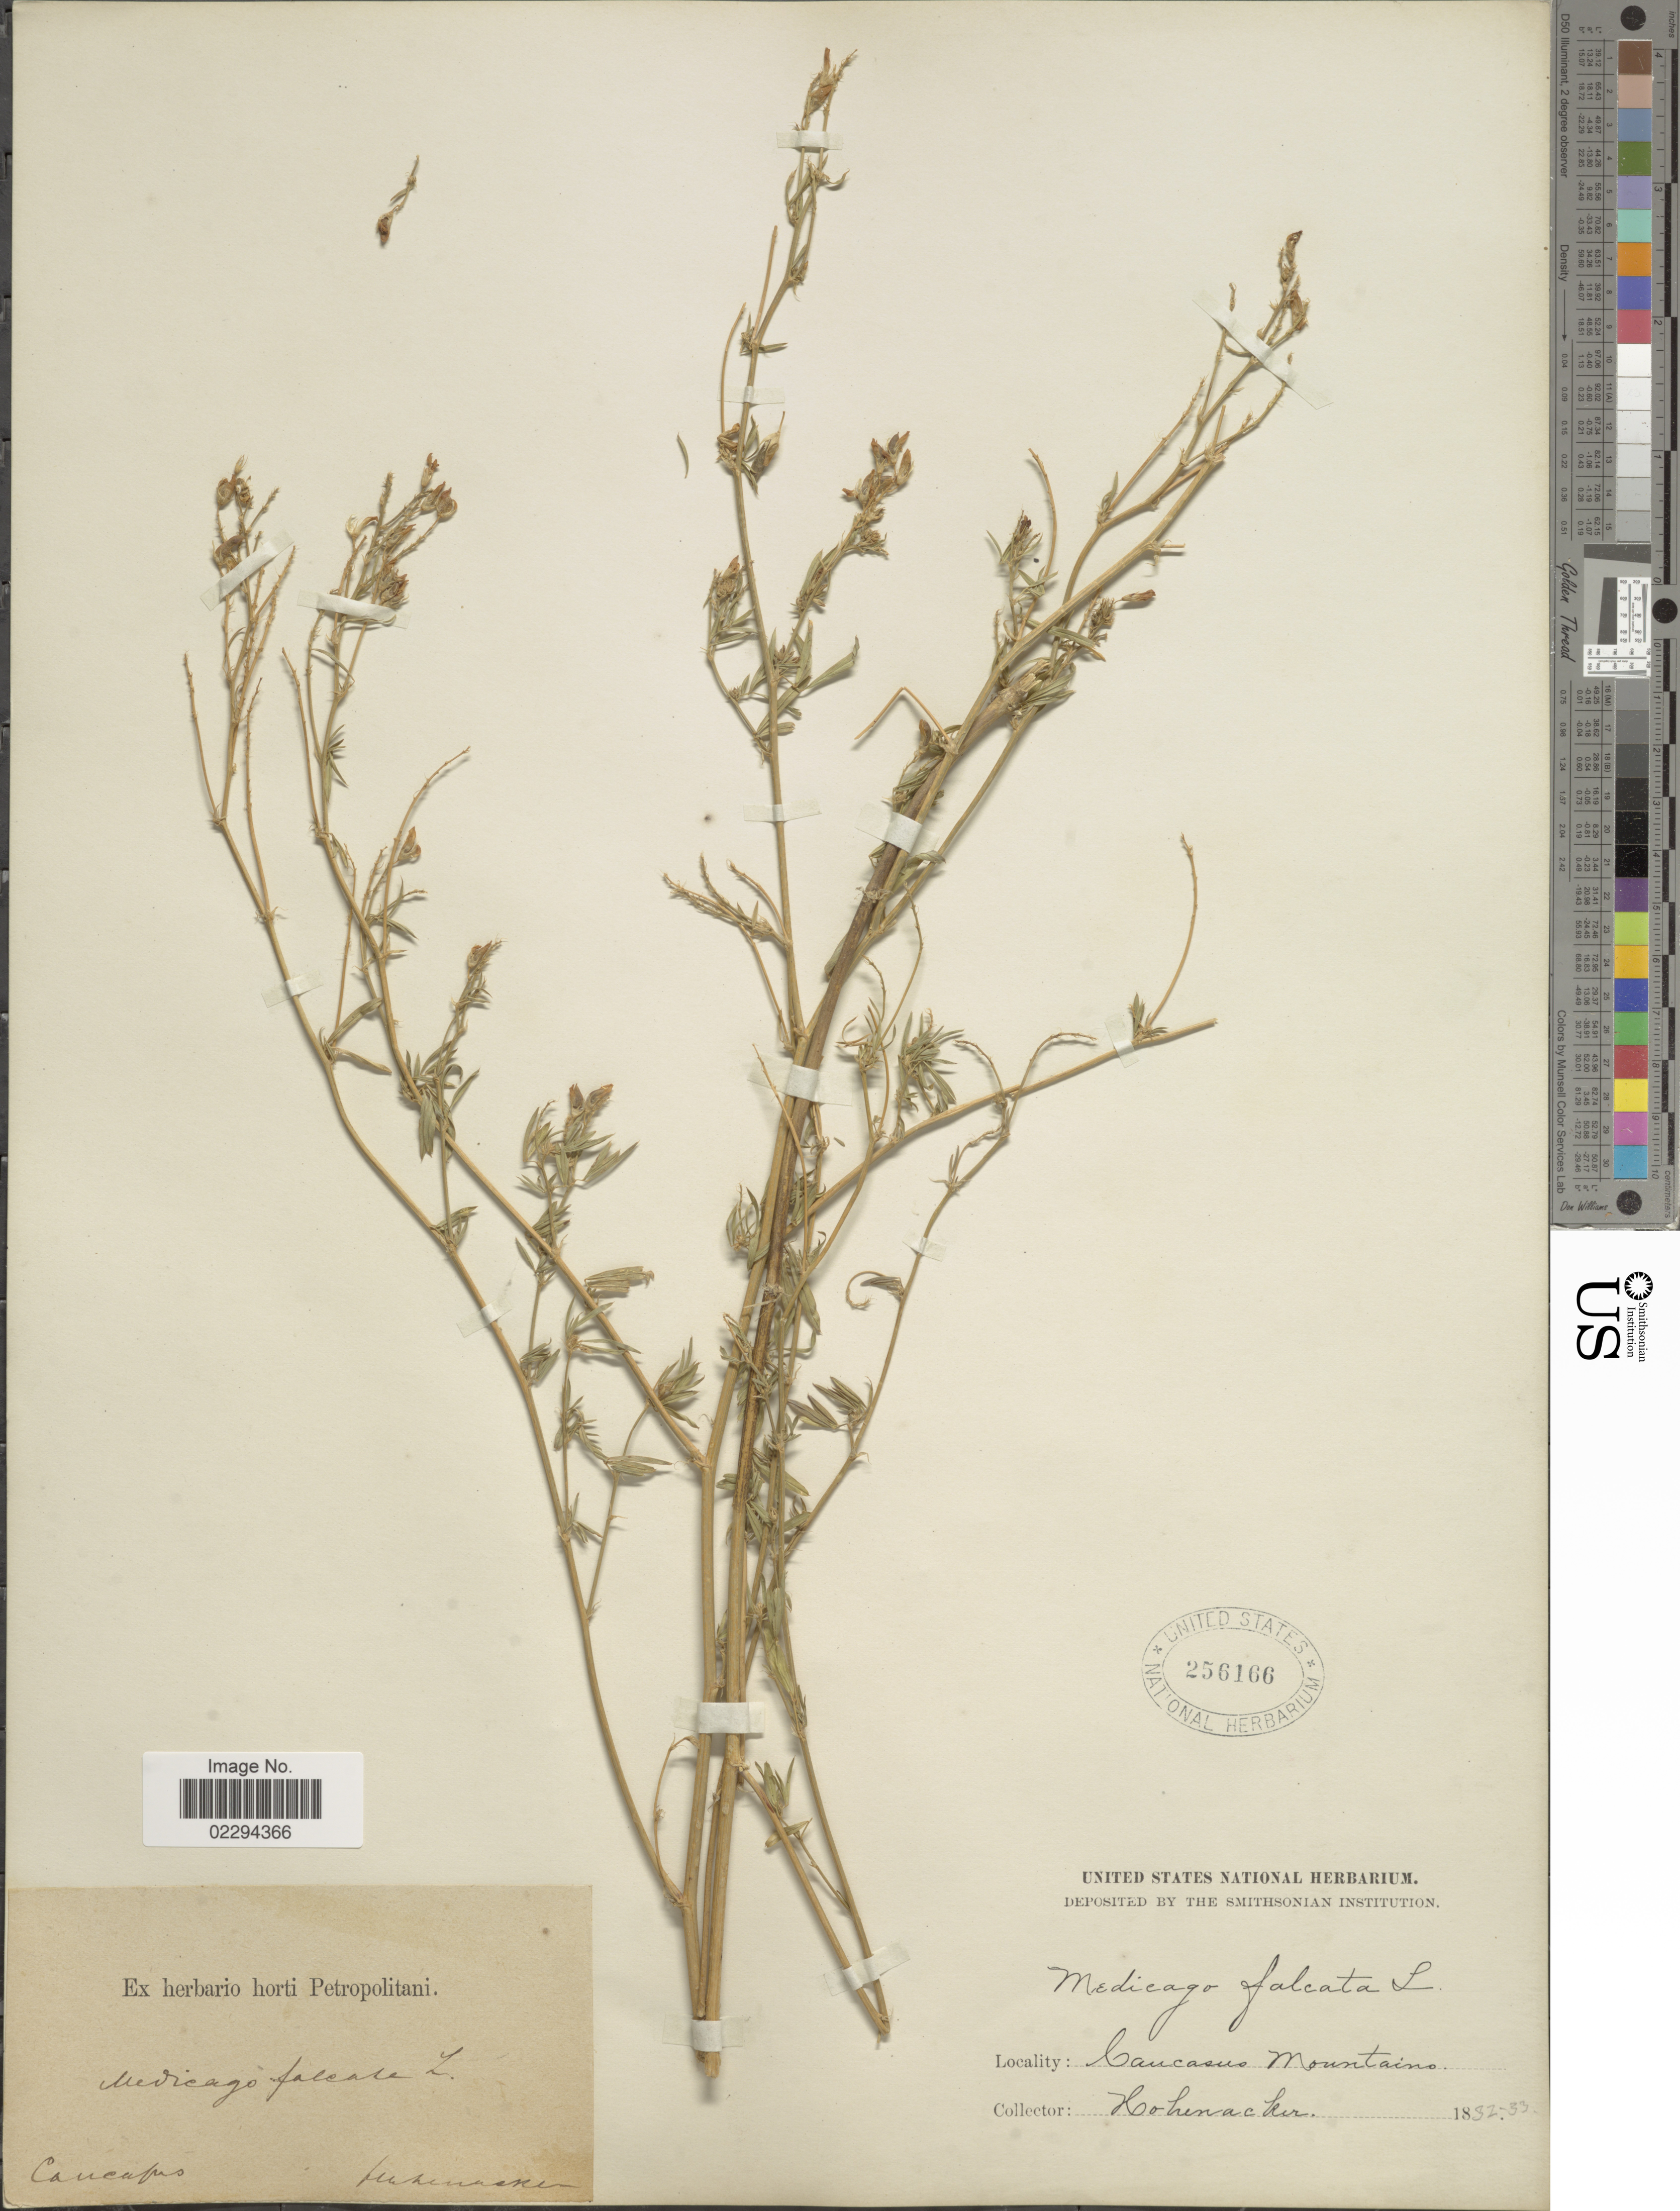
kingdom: Plantae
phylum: Tracheophyta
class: Magnoliopsida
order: Fabales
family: Fabaceae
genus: Medicago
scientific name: Medicago sativa subsp. falcata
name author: (L.) Arcang.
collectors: Hohenacker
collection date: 1832/1833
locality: Caucasus Mountains.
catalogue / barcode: US 256166